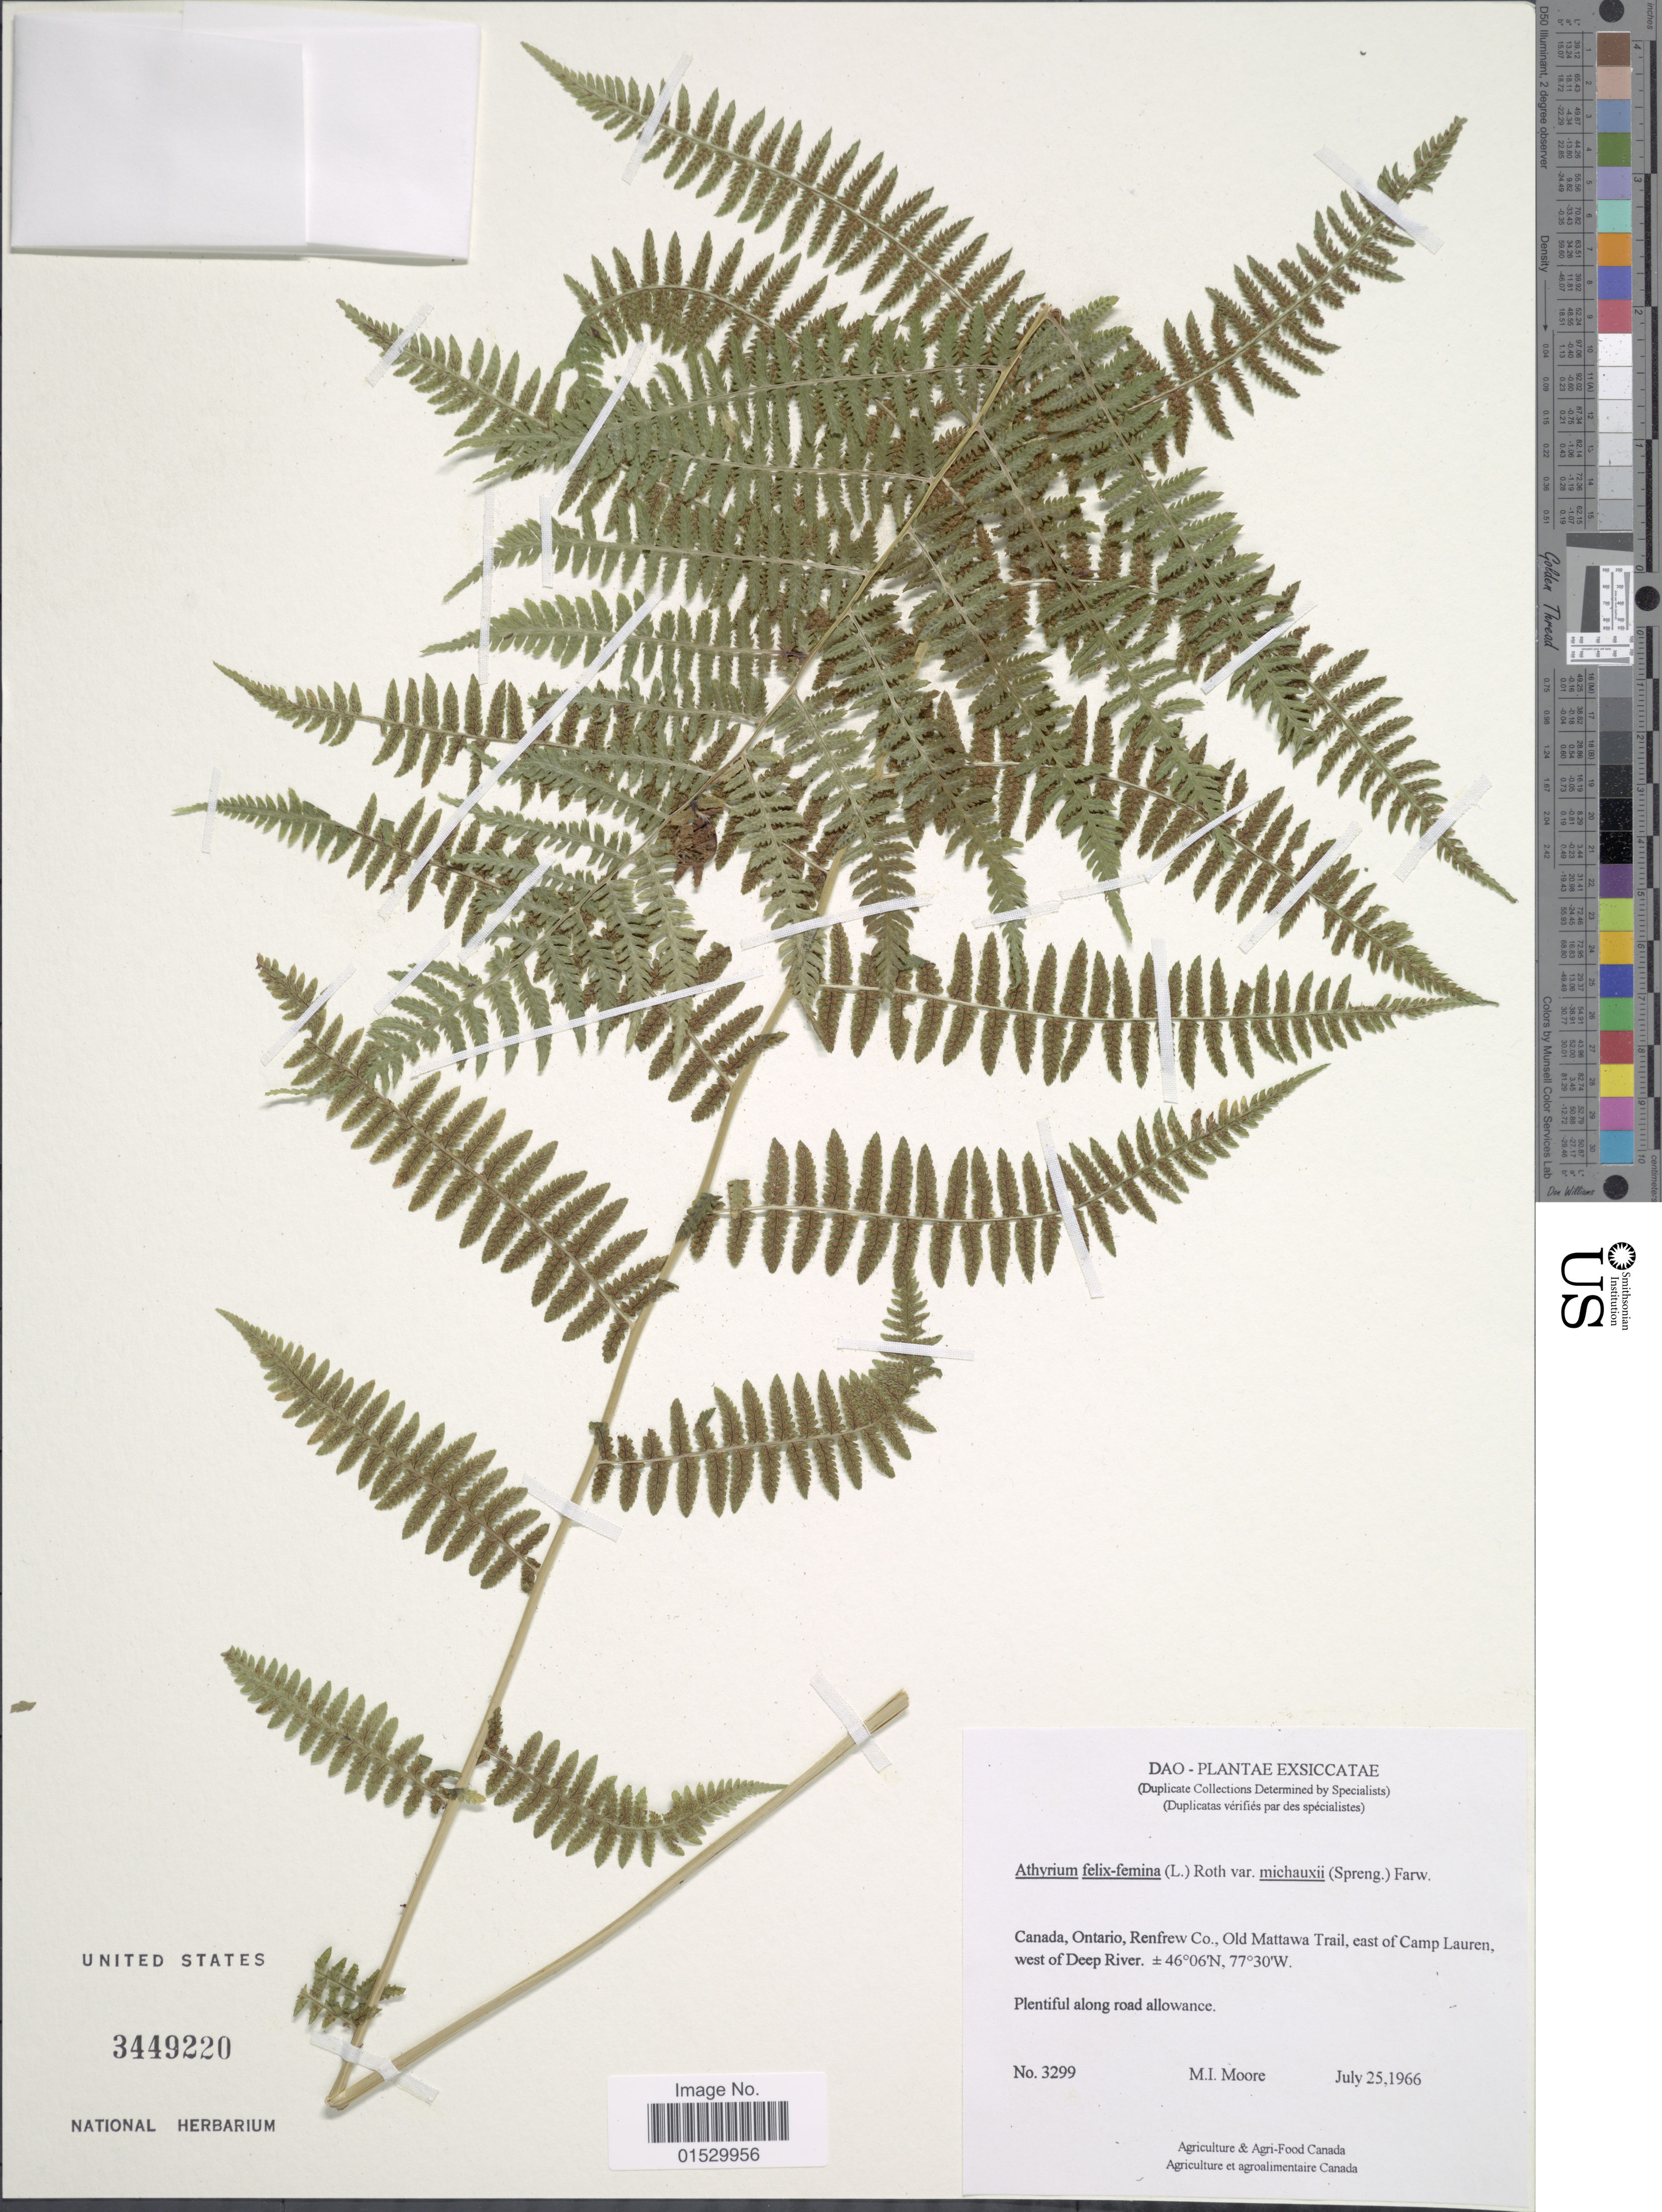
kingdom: Plantae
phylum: Tracheophyta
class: Polypodiopsida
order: Polypodiales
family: Athyriaceae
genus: Athyrium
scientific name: Athyrium filix-femina var. michauxii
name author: (Spreng.) Farw.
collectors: M. Moore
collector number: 3299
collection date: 1966-07-25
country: Canada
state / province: Ontario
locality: Renfrew Co. Old Mattawa Trail, east of Camp Lauren, west of Deep River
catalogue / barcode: US 3449220